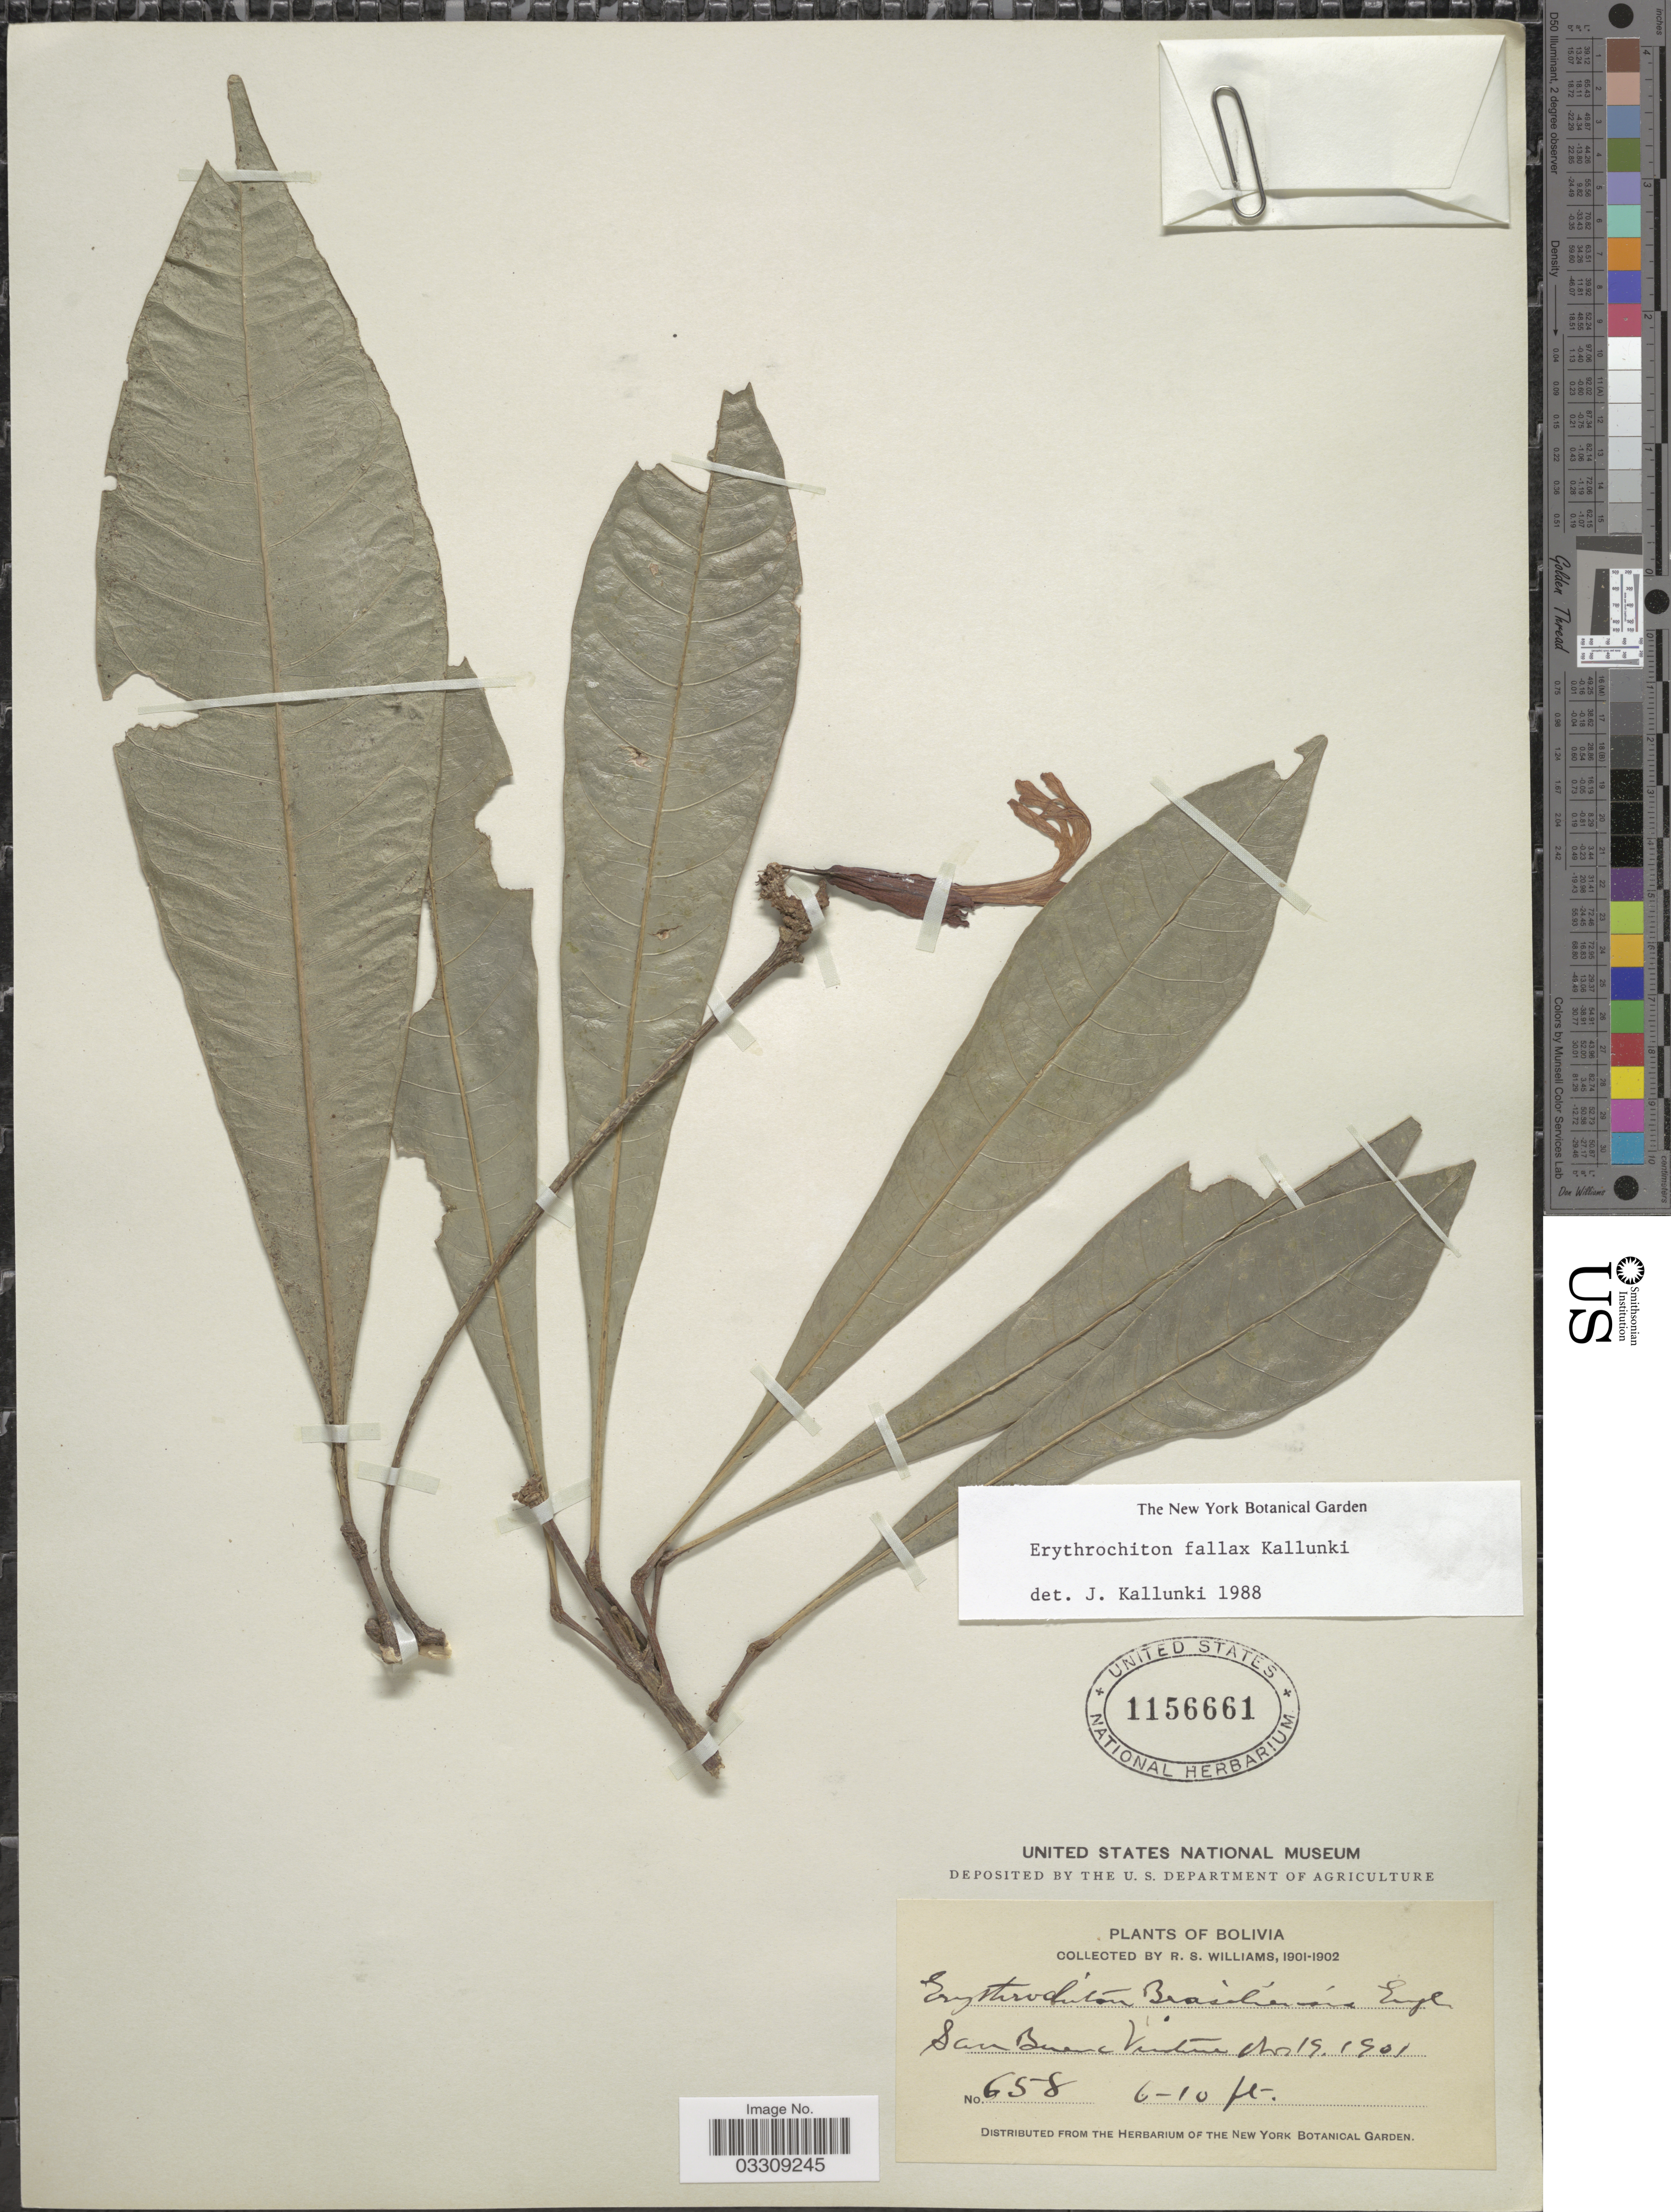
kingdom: Plantae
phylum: Tracheophyta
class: Magnoliopsida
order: Sapindales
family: Rutaceae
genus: Erythrochiton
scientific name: Erythrochiton fallax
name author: Kallunki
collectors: R. S. Williams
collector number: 658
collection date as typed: Nov. 19, 1901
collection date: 1901-11-19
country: Bolivia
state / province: La Paz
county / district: Iturralde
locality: San Buena Ventura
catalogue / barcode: US 1156661